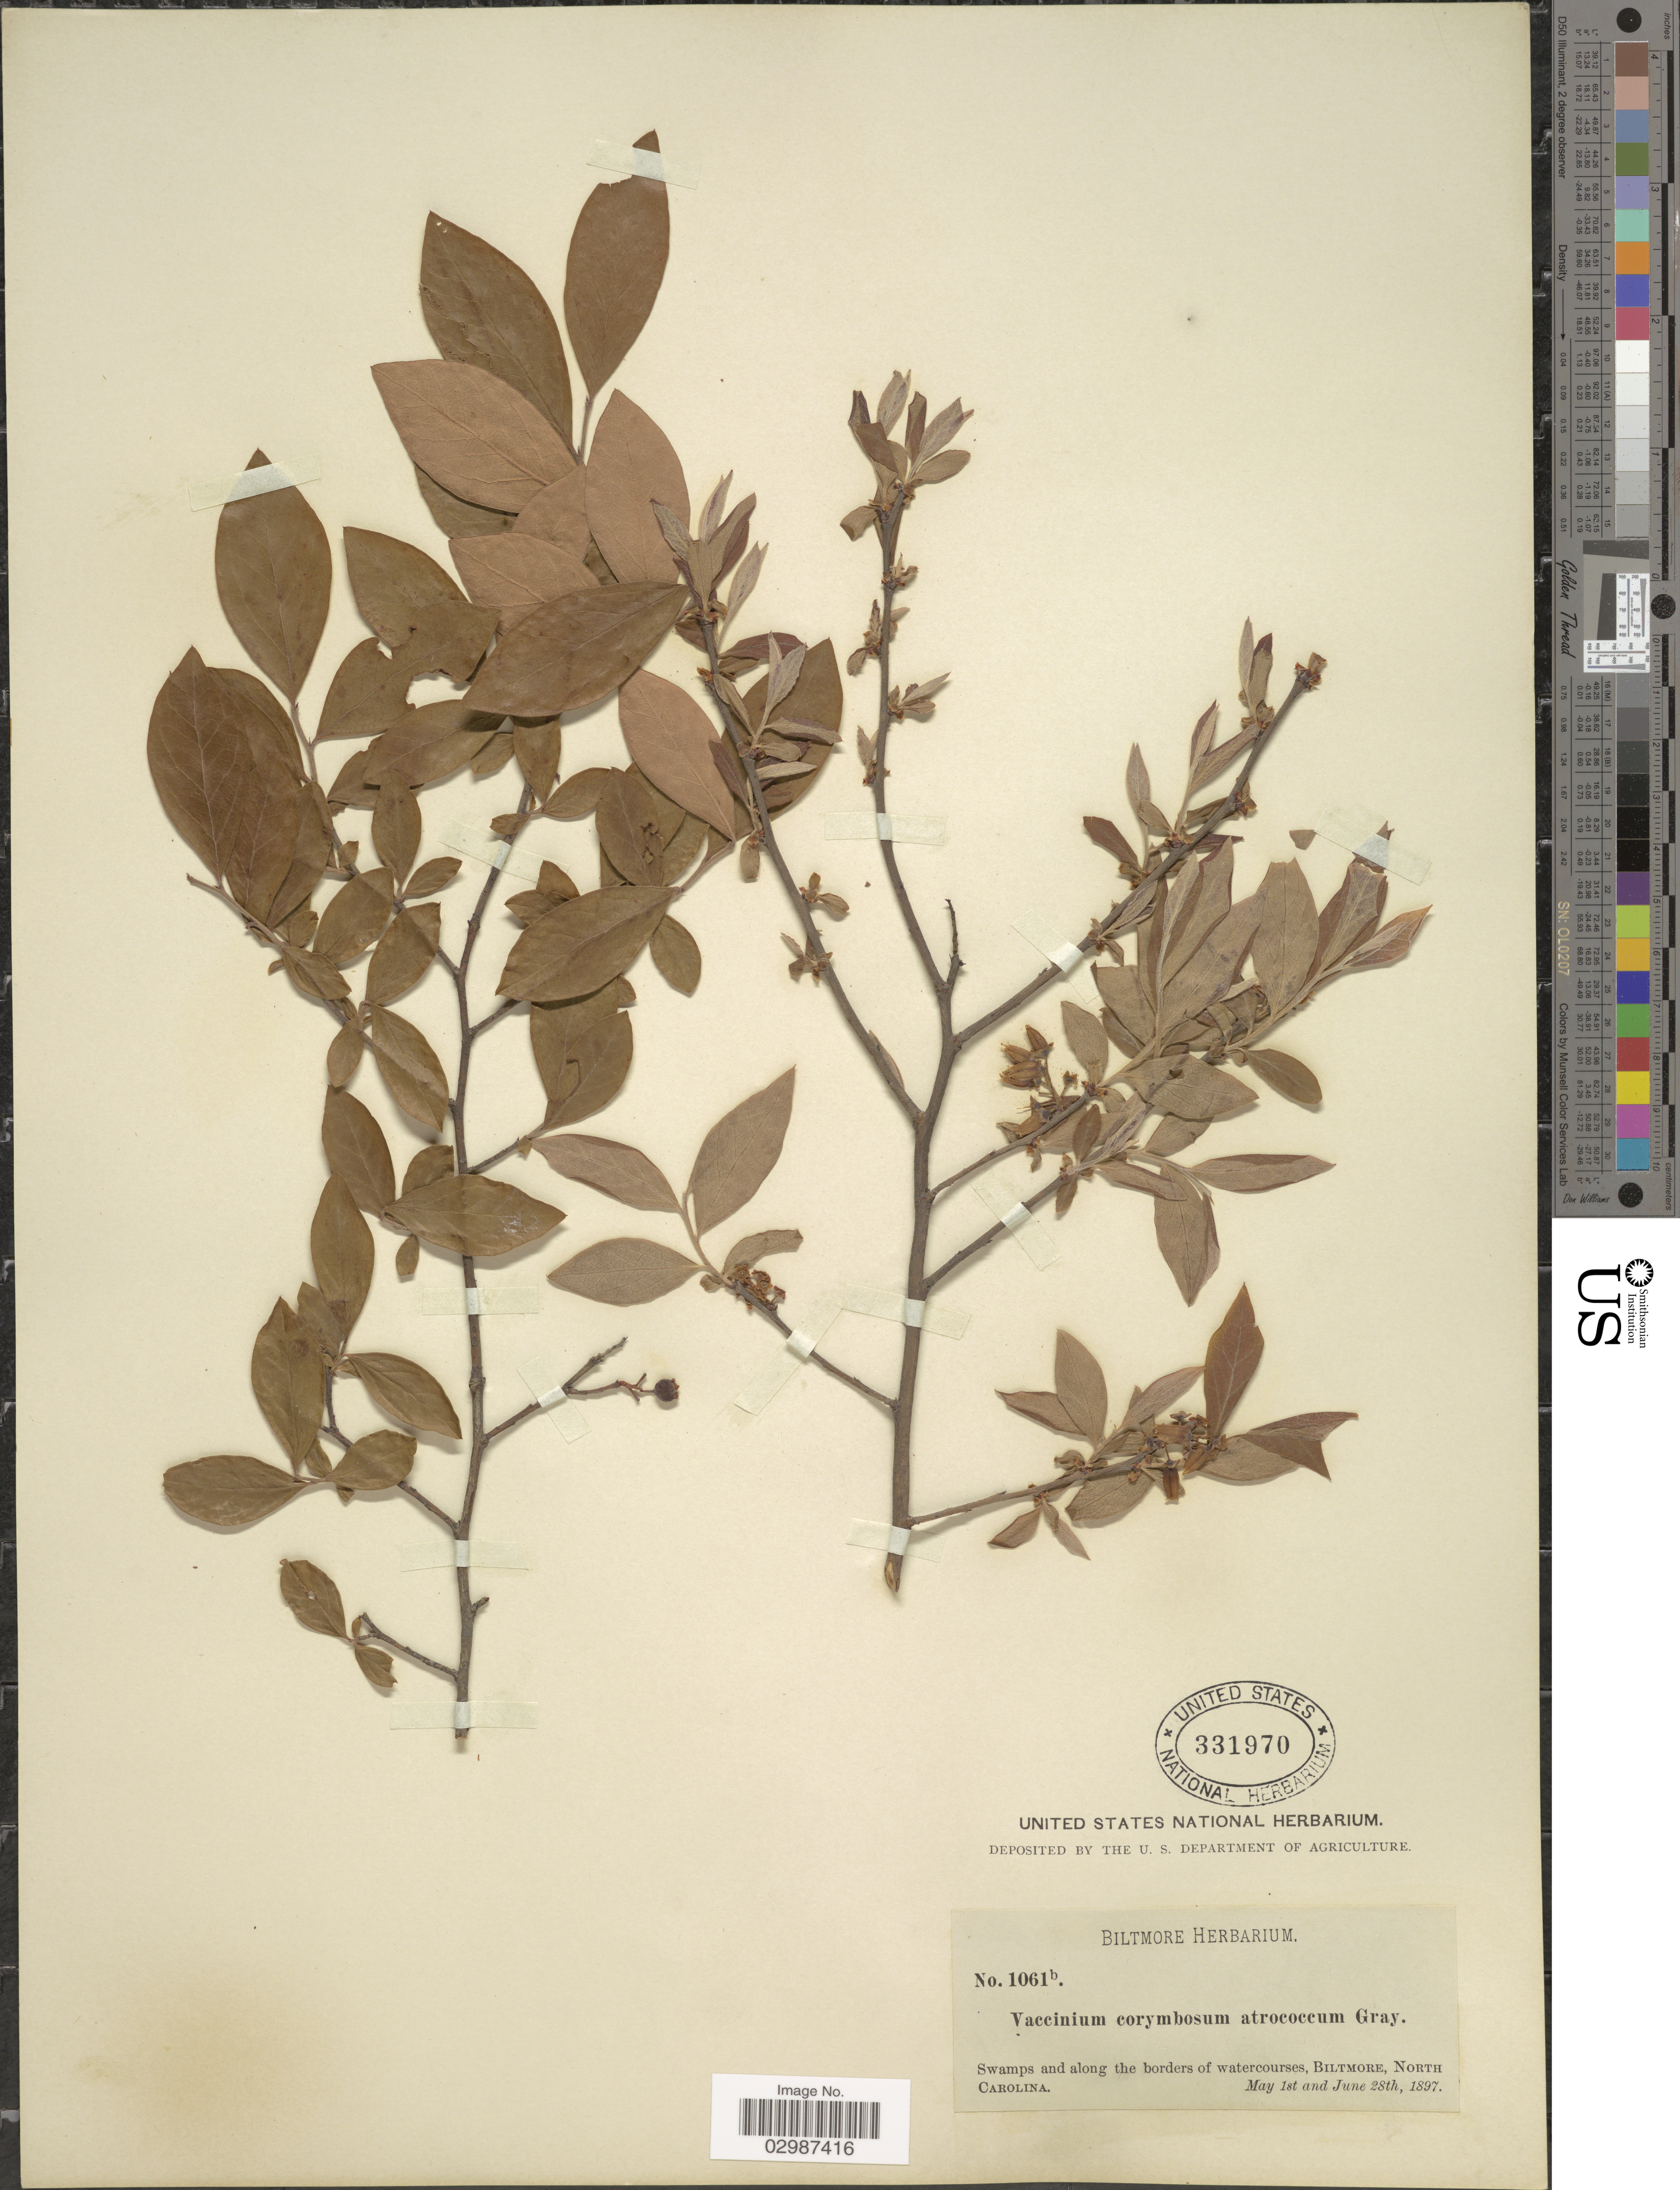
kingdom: Plantae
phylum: Tracheophyta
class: Magnoliopsida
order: Ericales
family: Ericaceae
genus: Vaccinium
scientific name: Vaccinium atrococcum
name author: (A. Gray) A. Heller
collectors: ex herb. Biltmore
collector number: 1061b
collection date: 1897-05-01/1897-06-28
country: United States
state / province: North Carolina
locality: Swamps and along the borders of watercourses, Biltmore.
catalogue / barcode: US 331970